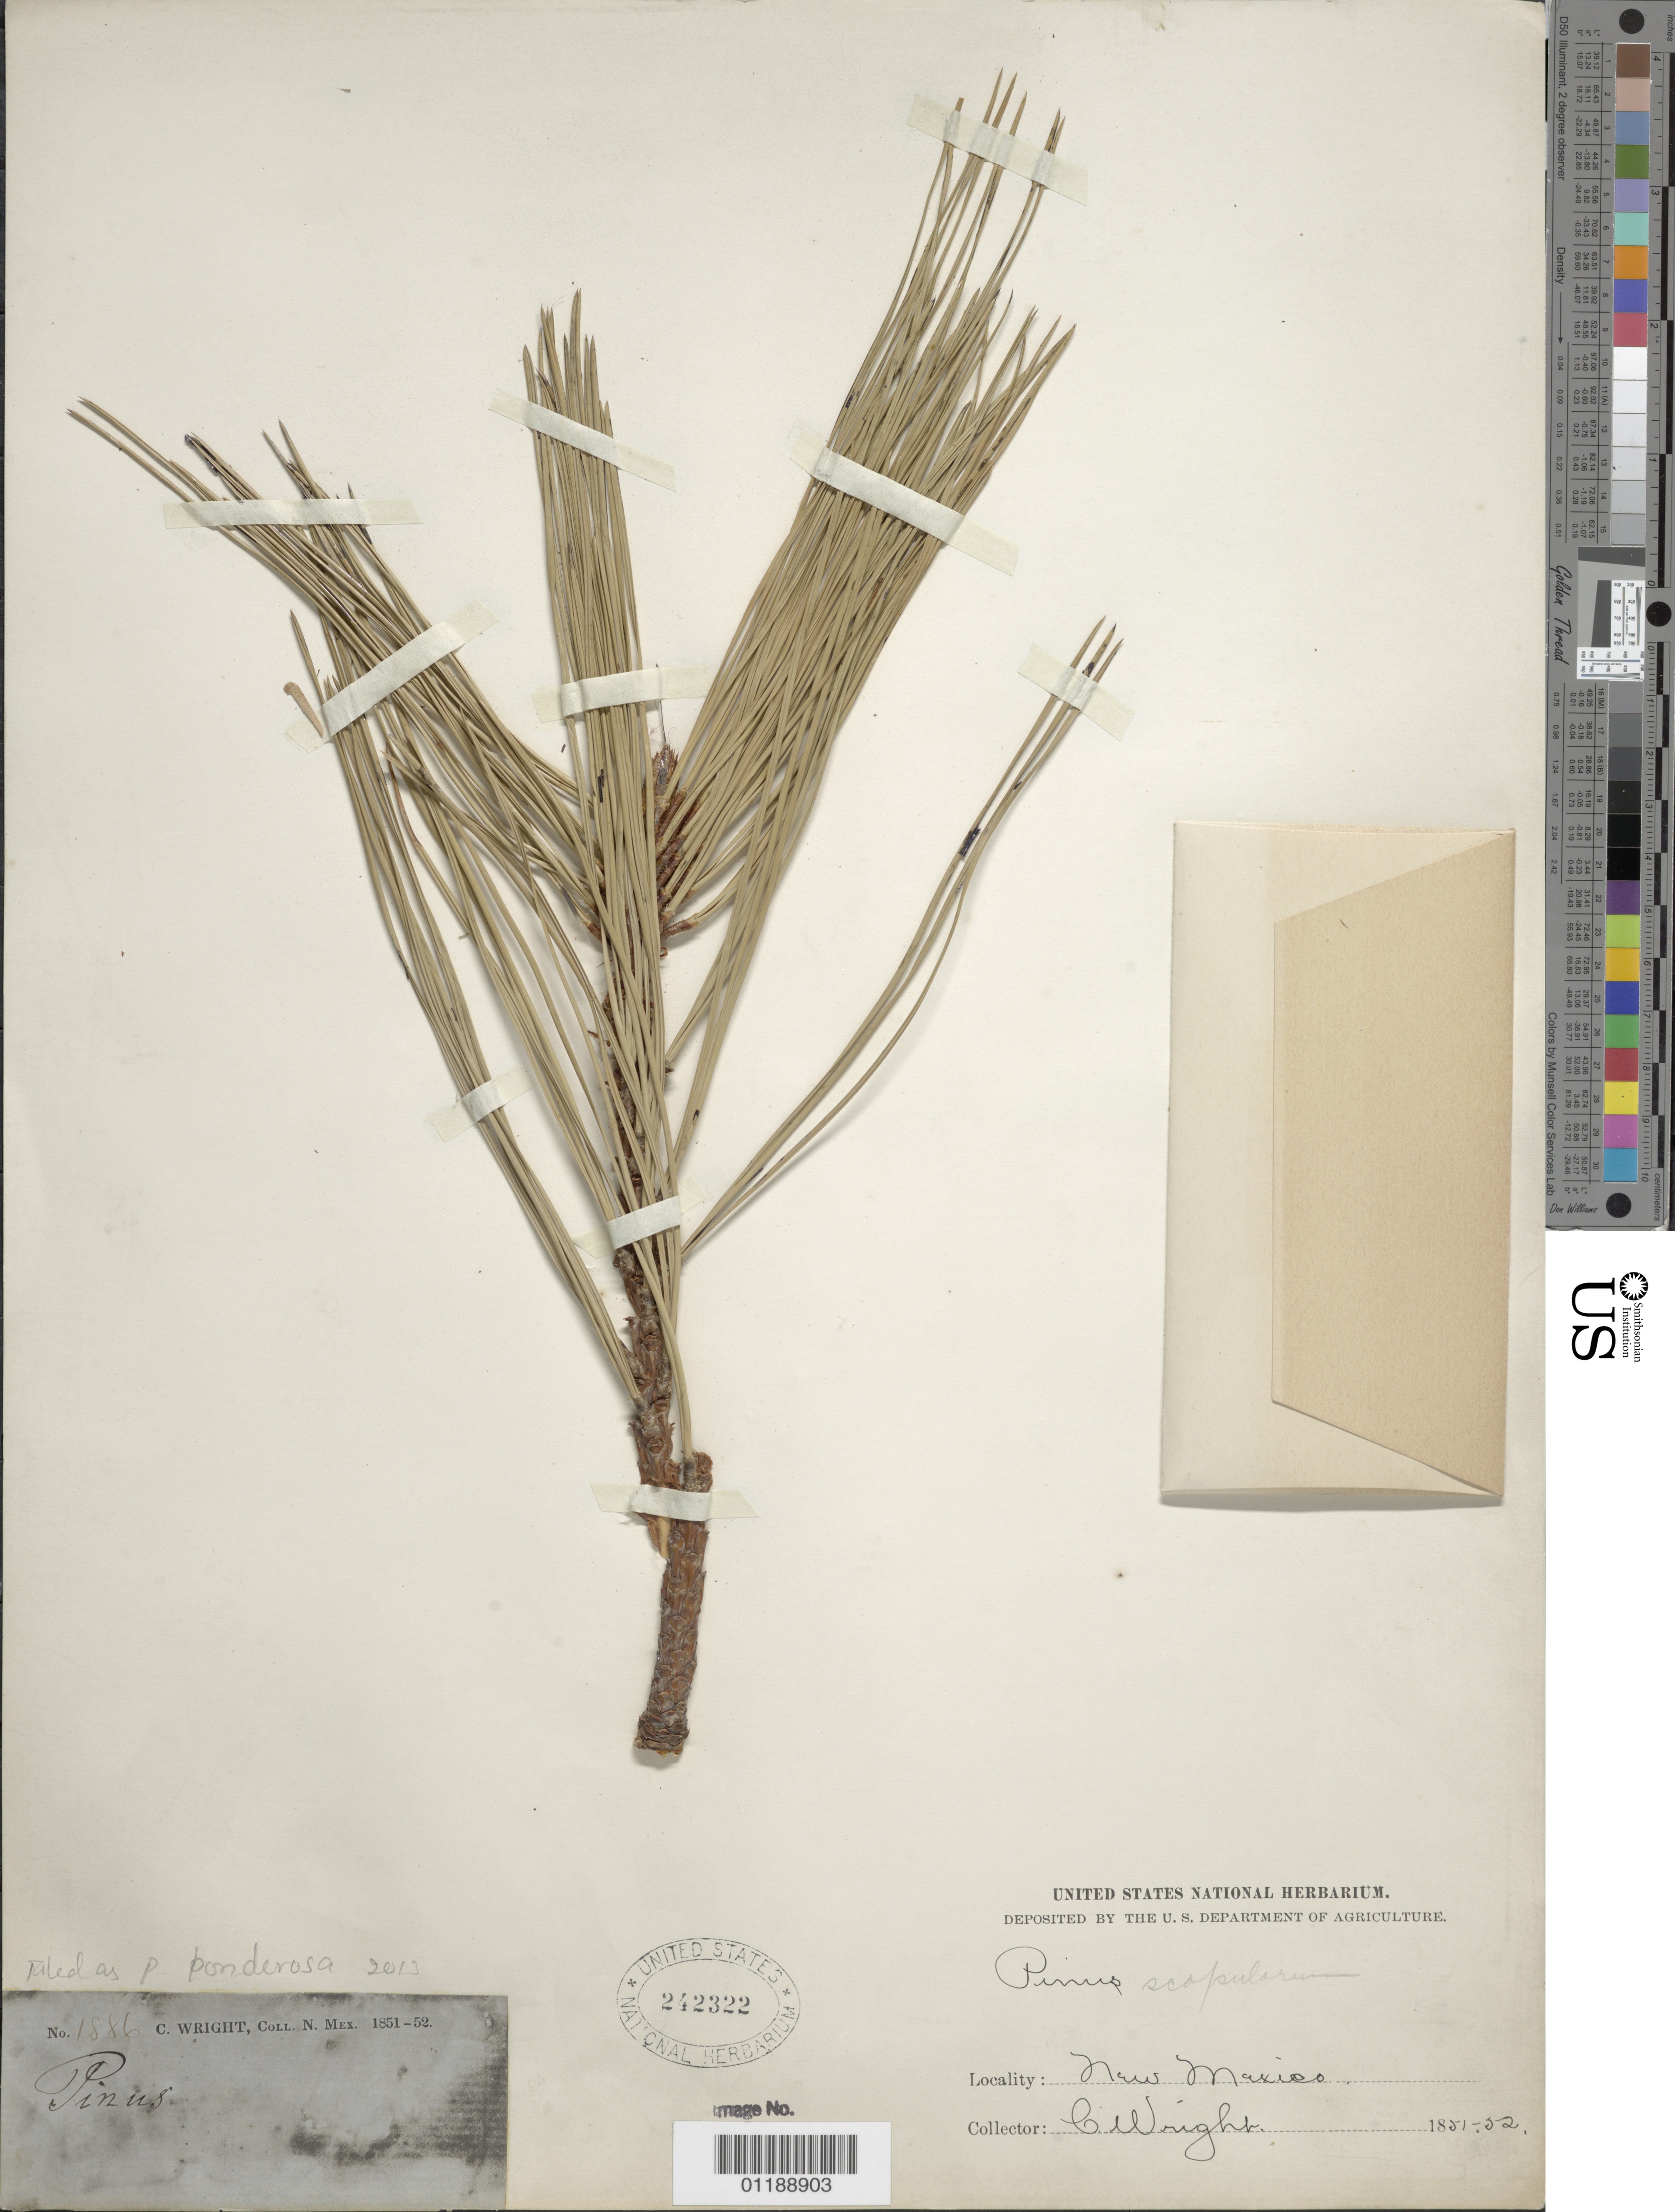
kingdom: Plantae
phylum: Tracheophyta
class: Pinopsida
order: Pinales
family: Pinaceae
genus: Pinus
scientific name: Pinus ponderosa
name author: Douglas ex C. Lawson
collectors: C. Wright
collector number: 1886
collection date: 1851/1852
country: United States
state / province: New Mexico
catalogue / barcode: US 242322